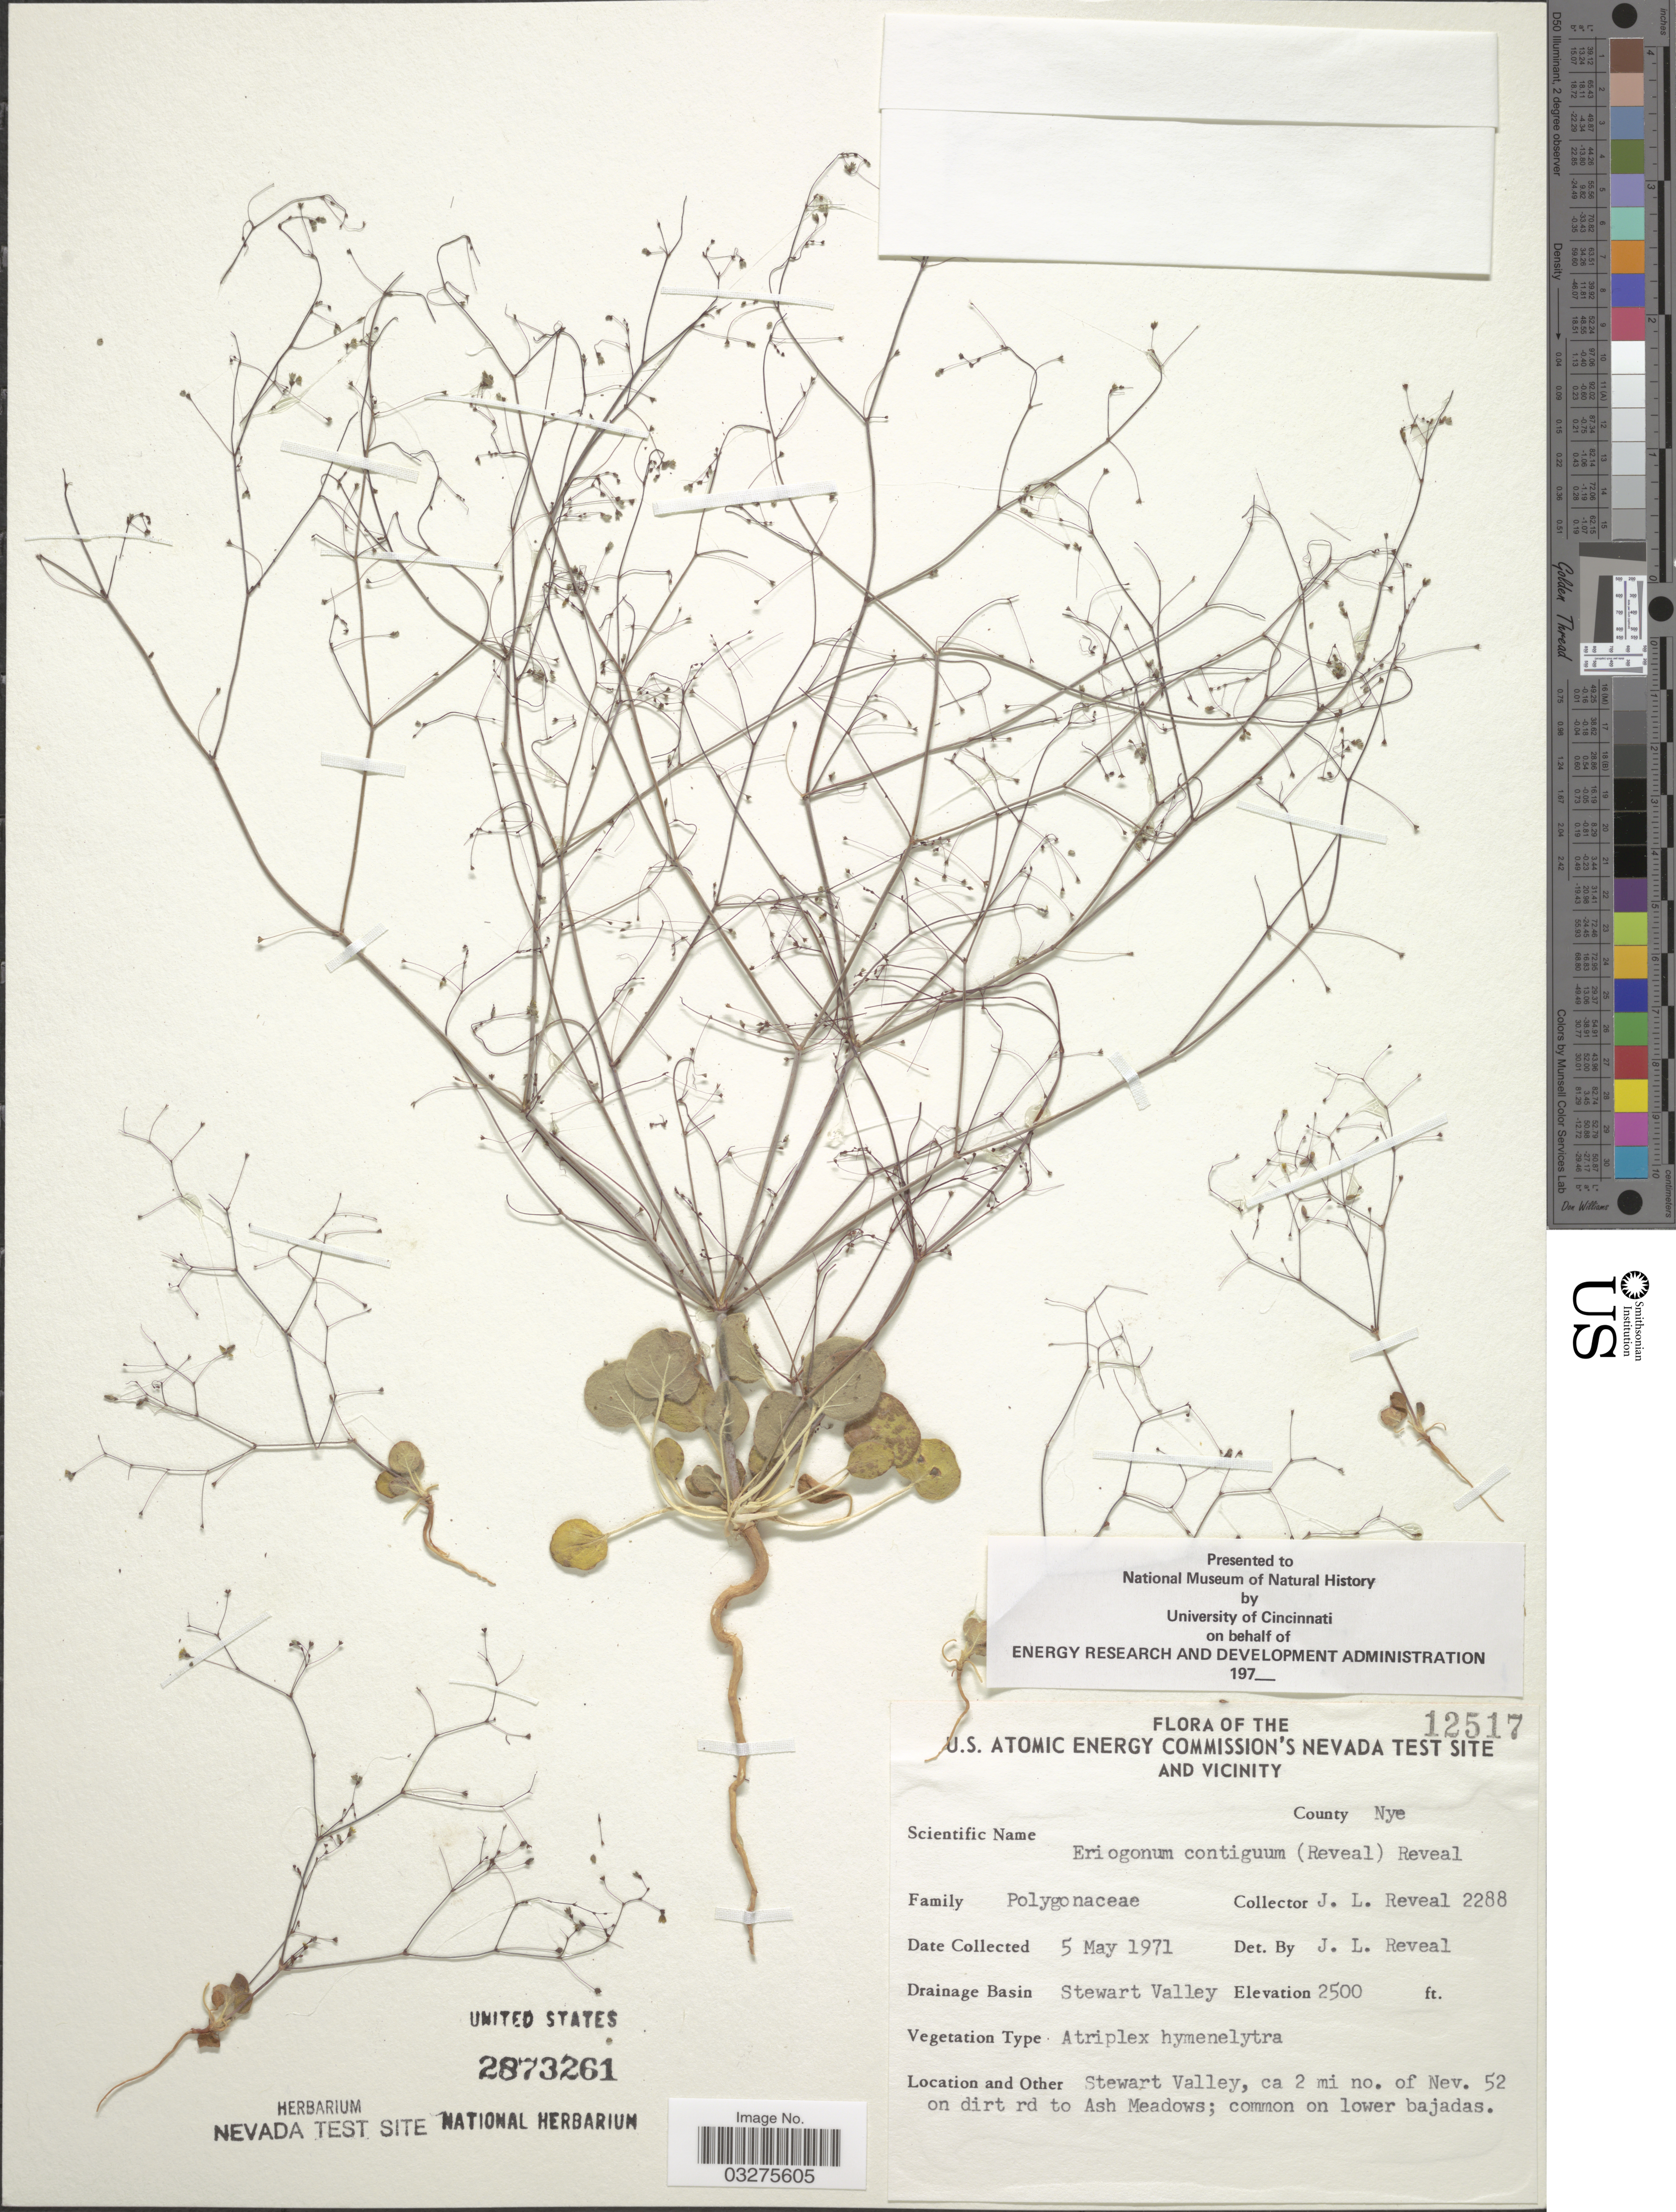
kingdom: Plantae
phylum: Tracheophyta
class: Magnoliopsida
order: Caryophyllales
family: Polygonaceae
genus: Eriogonum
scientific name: Eriogonum contiguum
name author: (Reveal) Reveal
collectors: J. L. Reveal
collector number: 2288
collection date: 1971-05-05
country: United States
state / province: Nevada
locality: U.S. Atomic Energy Commission's Nevada Test Site and vicinity. County Nye. Drainage Basin Stewart Valley. Stewart Valley, ca 2 mi no. of Nev. 52 on dirt rd to Ash Meadows.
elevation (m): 762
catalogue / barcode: US 2873261